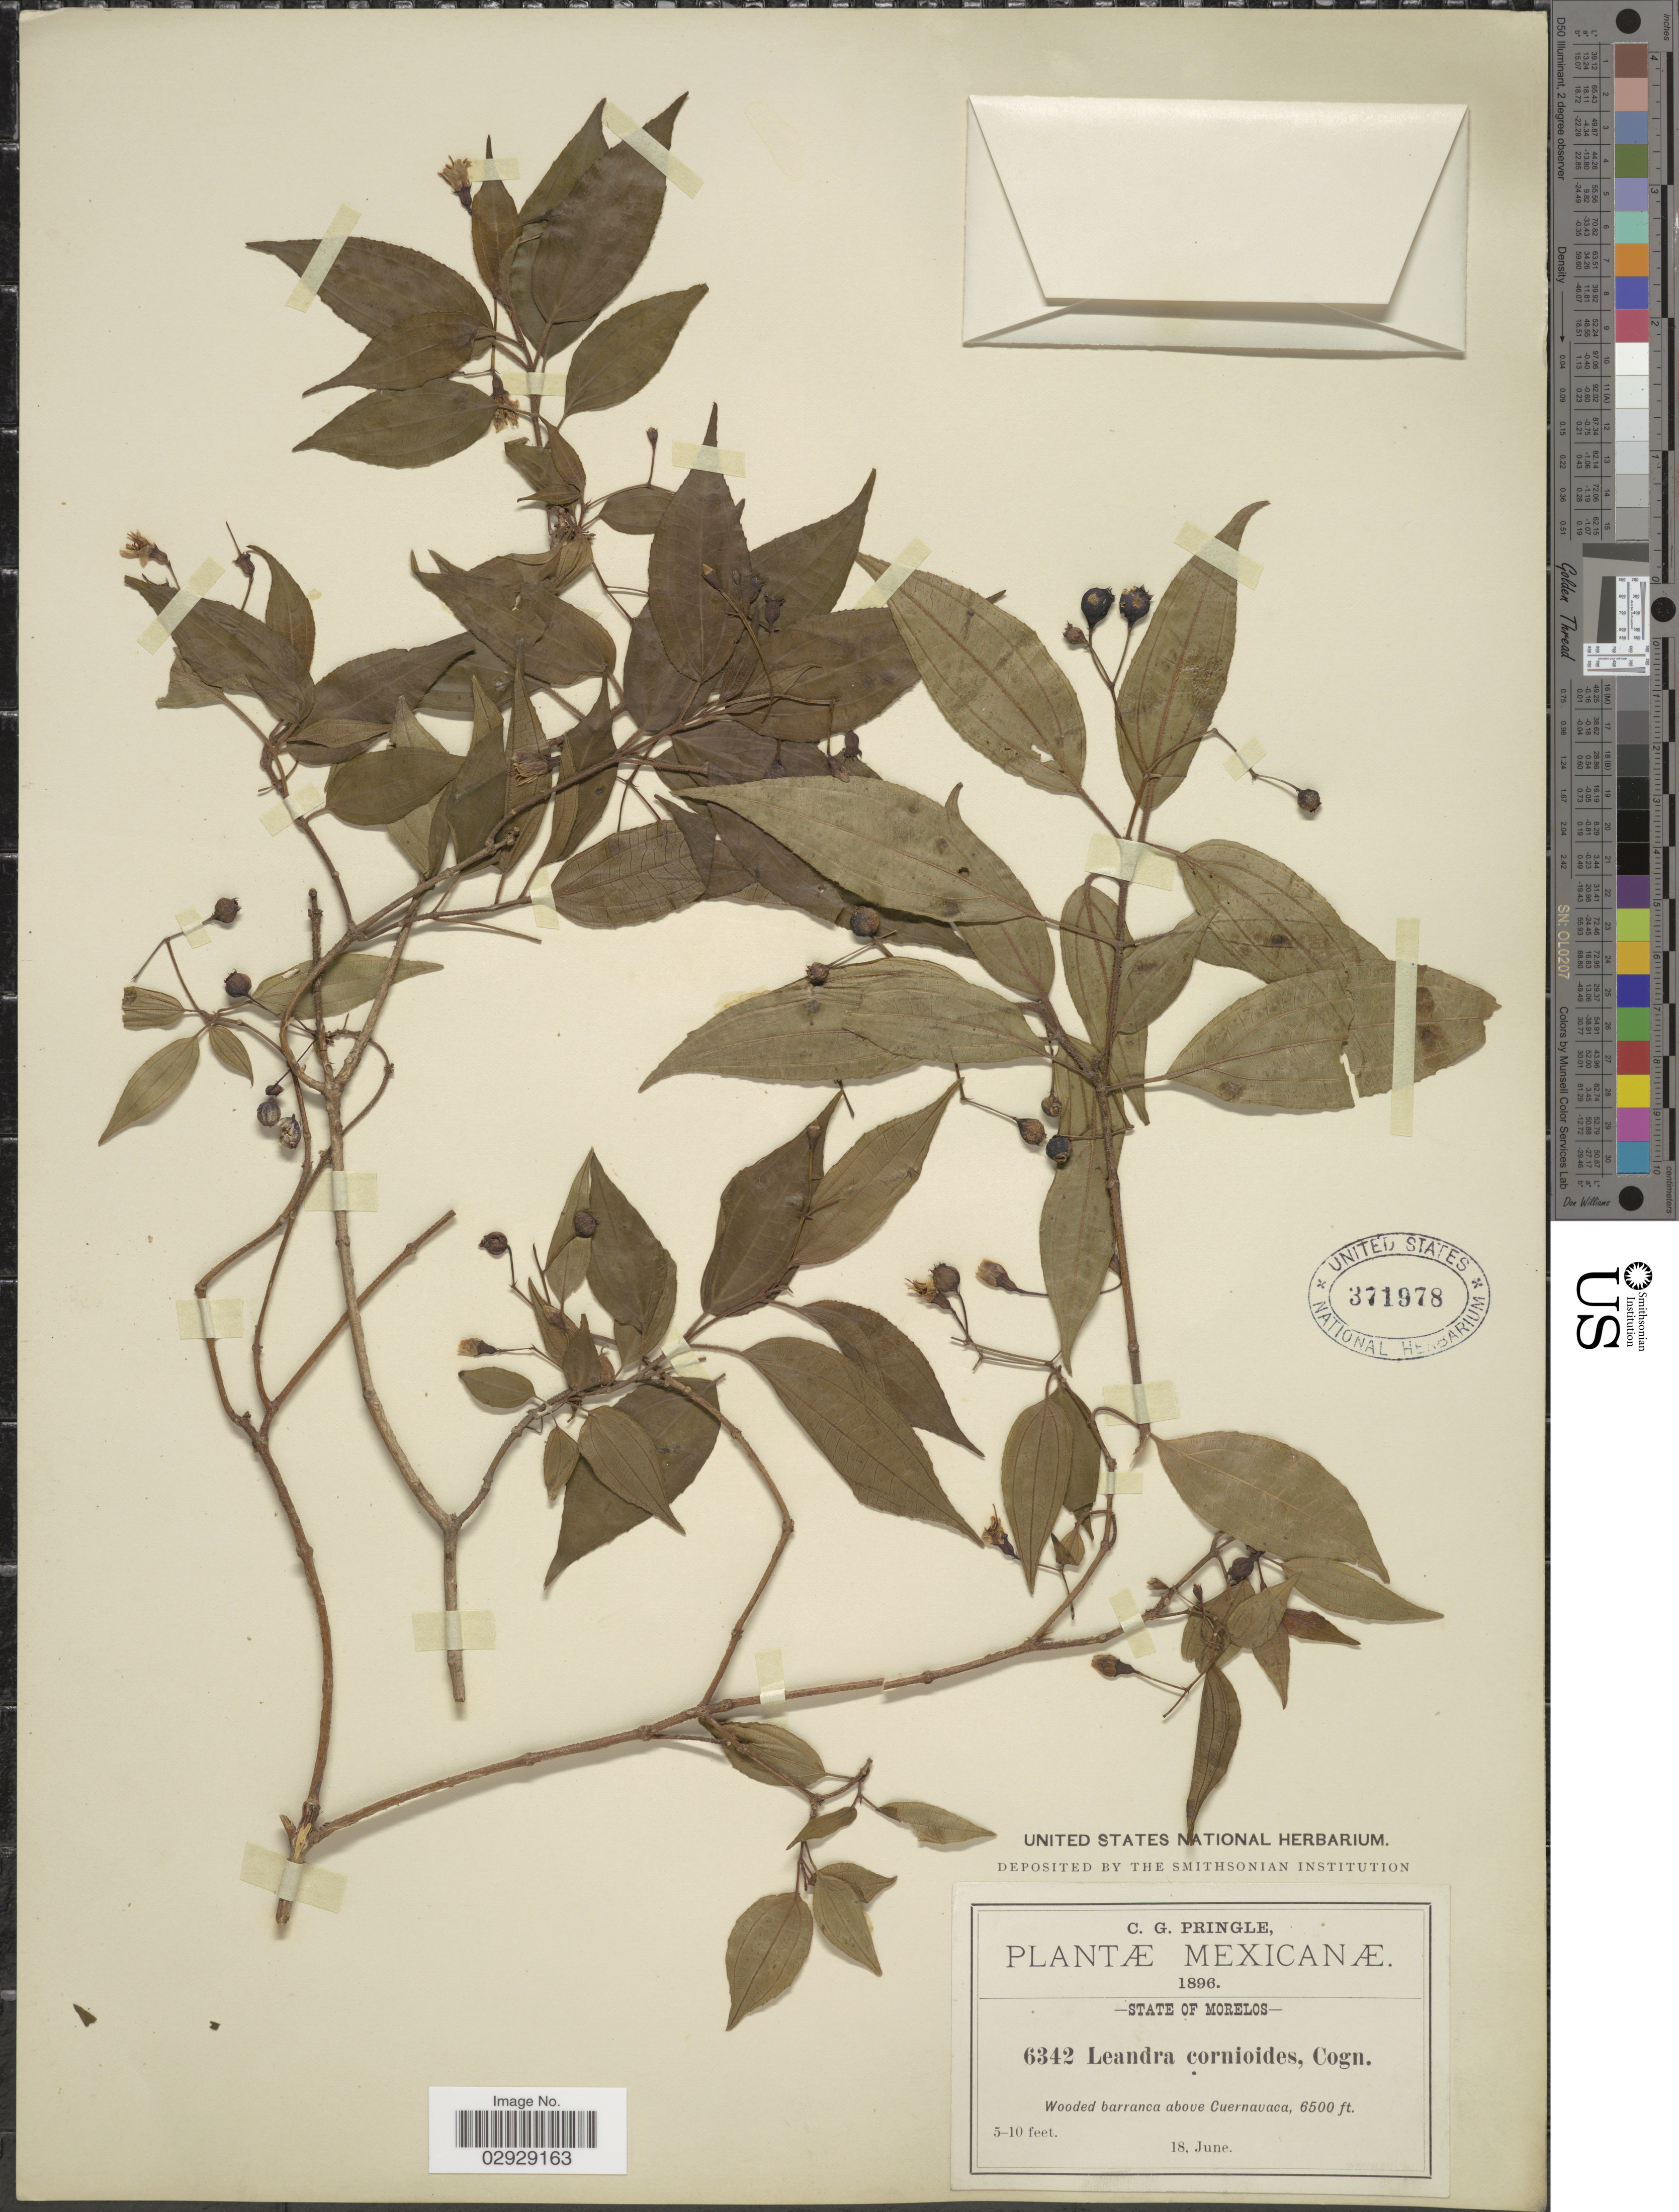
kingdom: Plantae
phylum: Tracheophyta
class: Magnoliopsida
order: Myrtales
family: Melastomataceae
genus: Leandra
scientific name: Leandra cornoides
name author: (Schltdl. & Cham.) Cogn.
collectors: C. G. Pringle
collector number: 6342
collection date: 1896-06-18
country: Mexico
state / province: Morelos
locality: Wooded barranca above Cuernavaca.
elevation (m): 1981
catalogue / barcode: US 371978